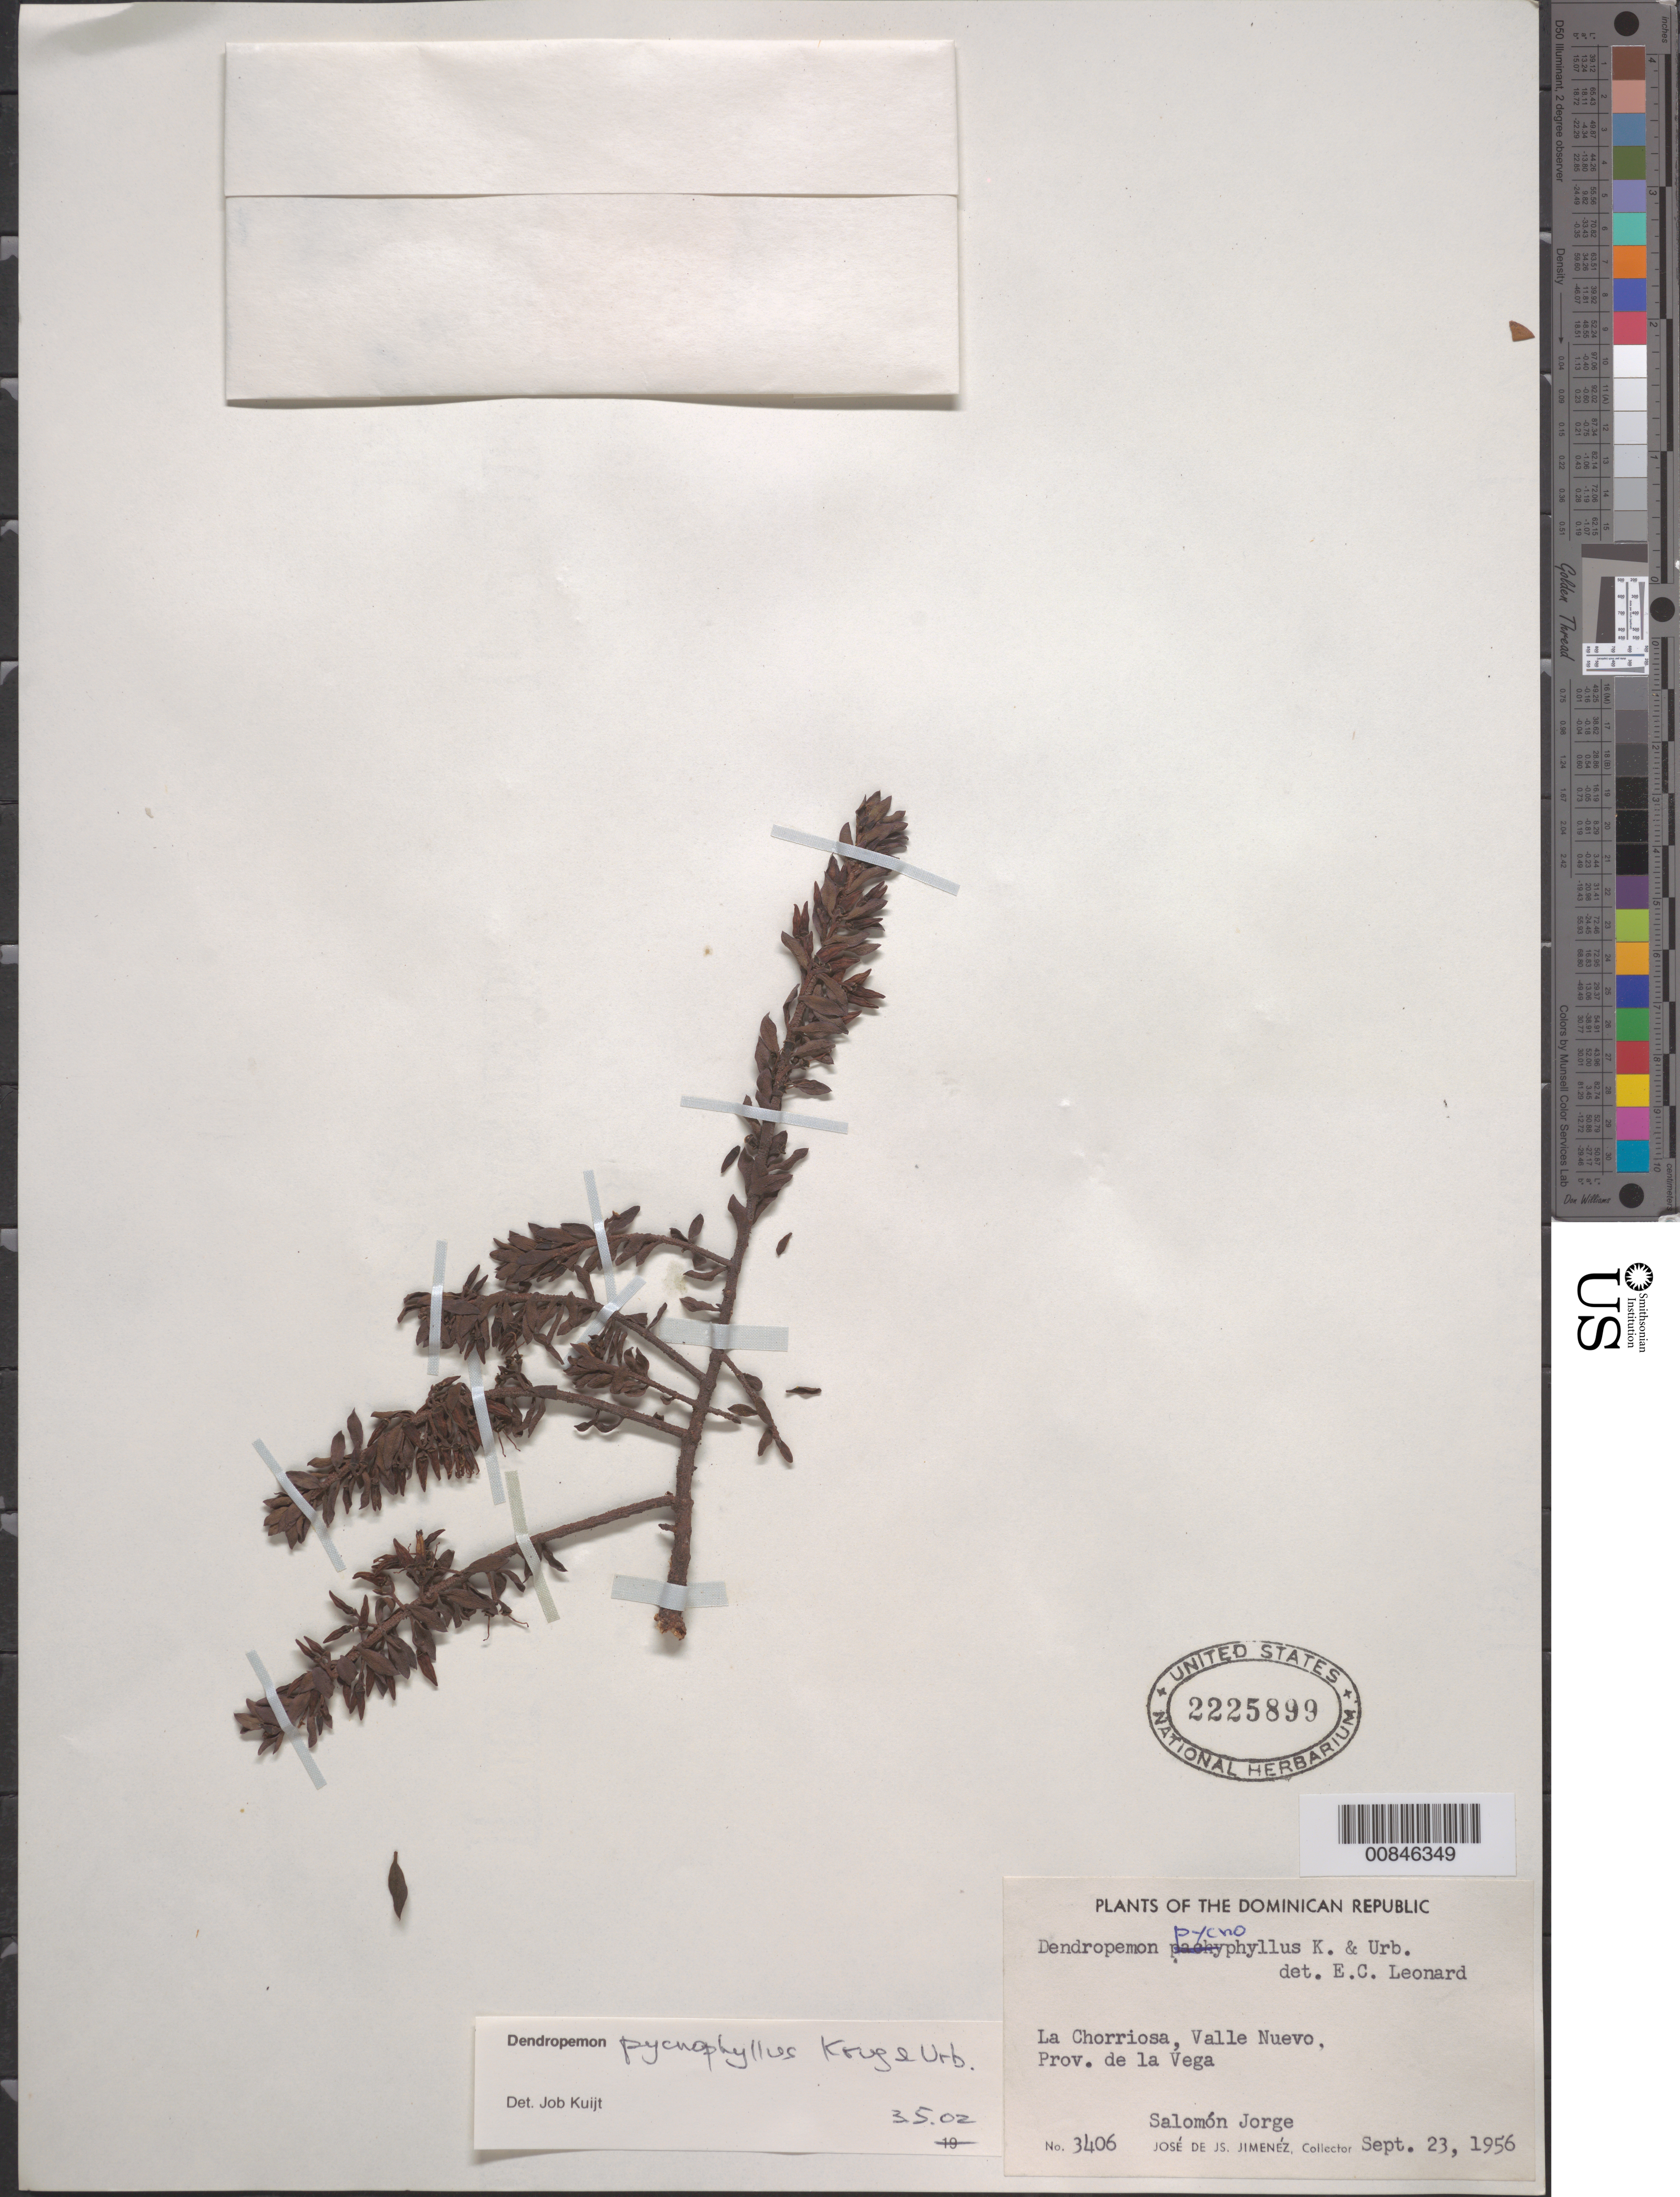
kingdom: Plantae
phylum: Tracheophyta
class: Magnoliopsida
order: Santalales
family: Loranthaceae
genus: Dendropemon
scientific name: Dendropemon pycnophyllus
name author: Krug & Urb.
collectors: J. J. Jiménez & J. Salomón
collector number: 3406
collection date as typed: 23 Sep 1956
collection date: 1956-09-23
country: Dominican Republic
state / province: La Vega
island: Hispaniola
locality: La Chorriosa, Valle Nuevo.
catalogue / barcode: US 2225899